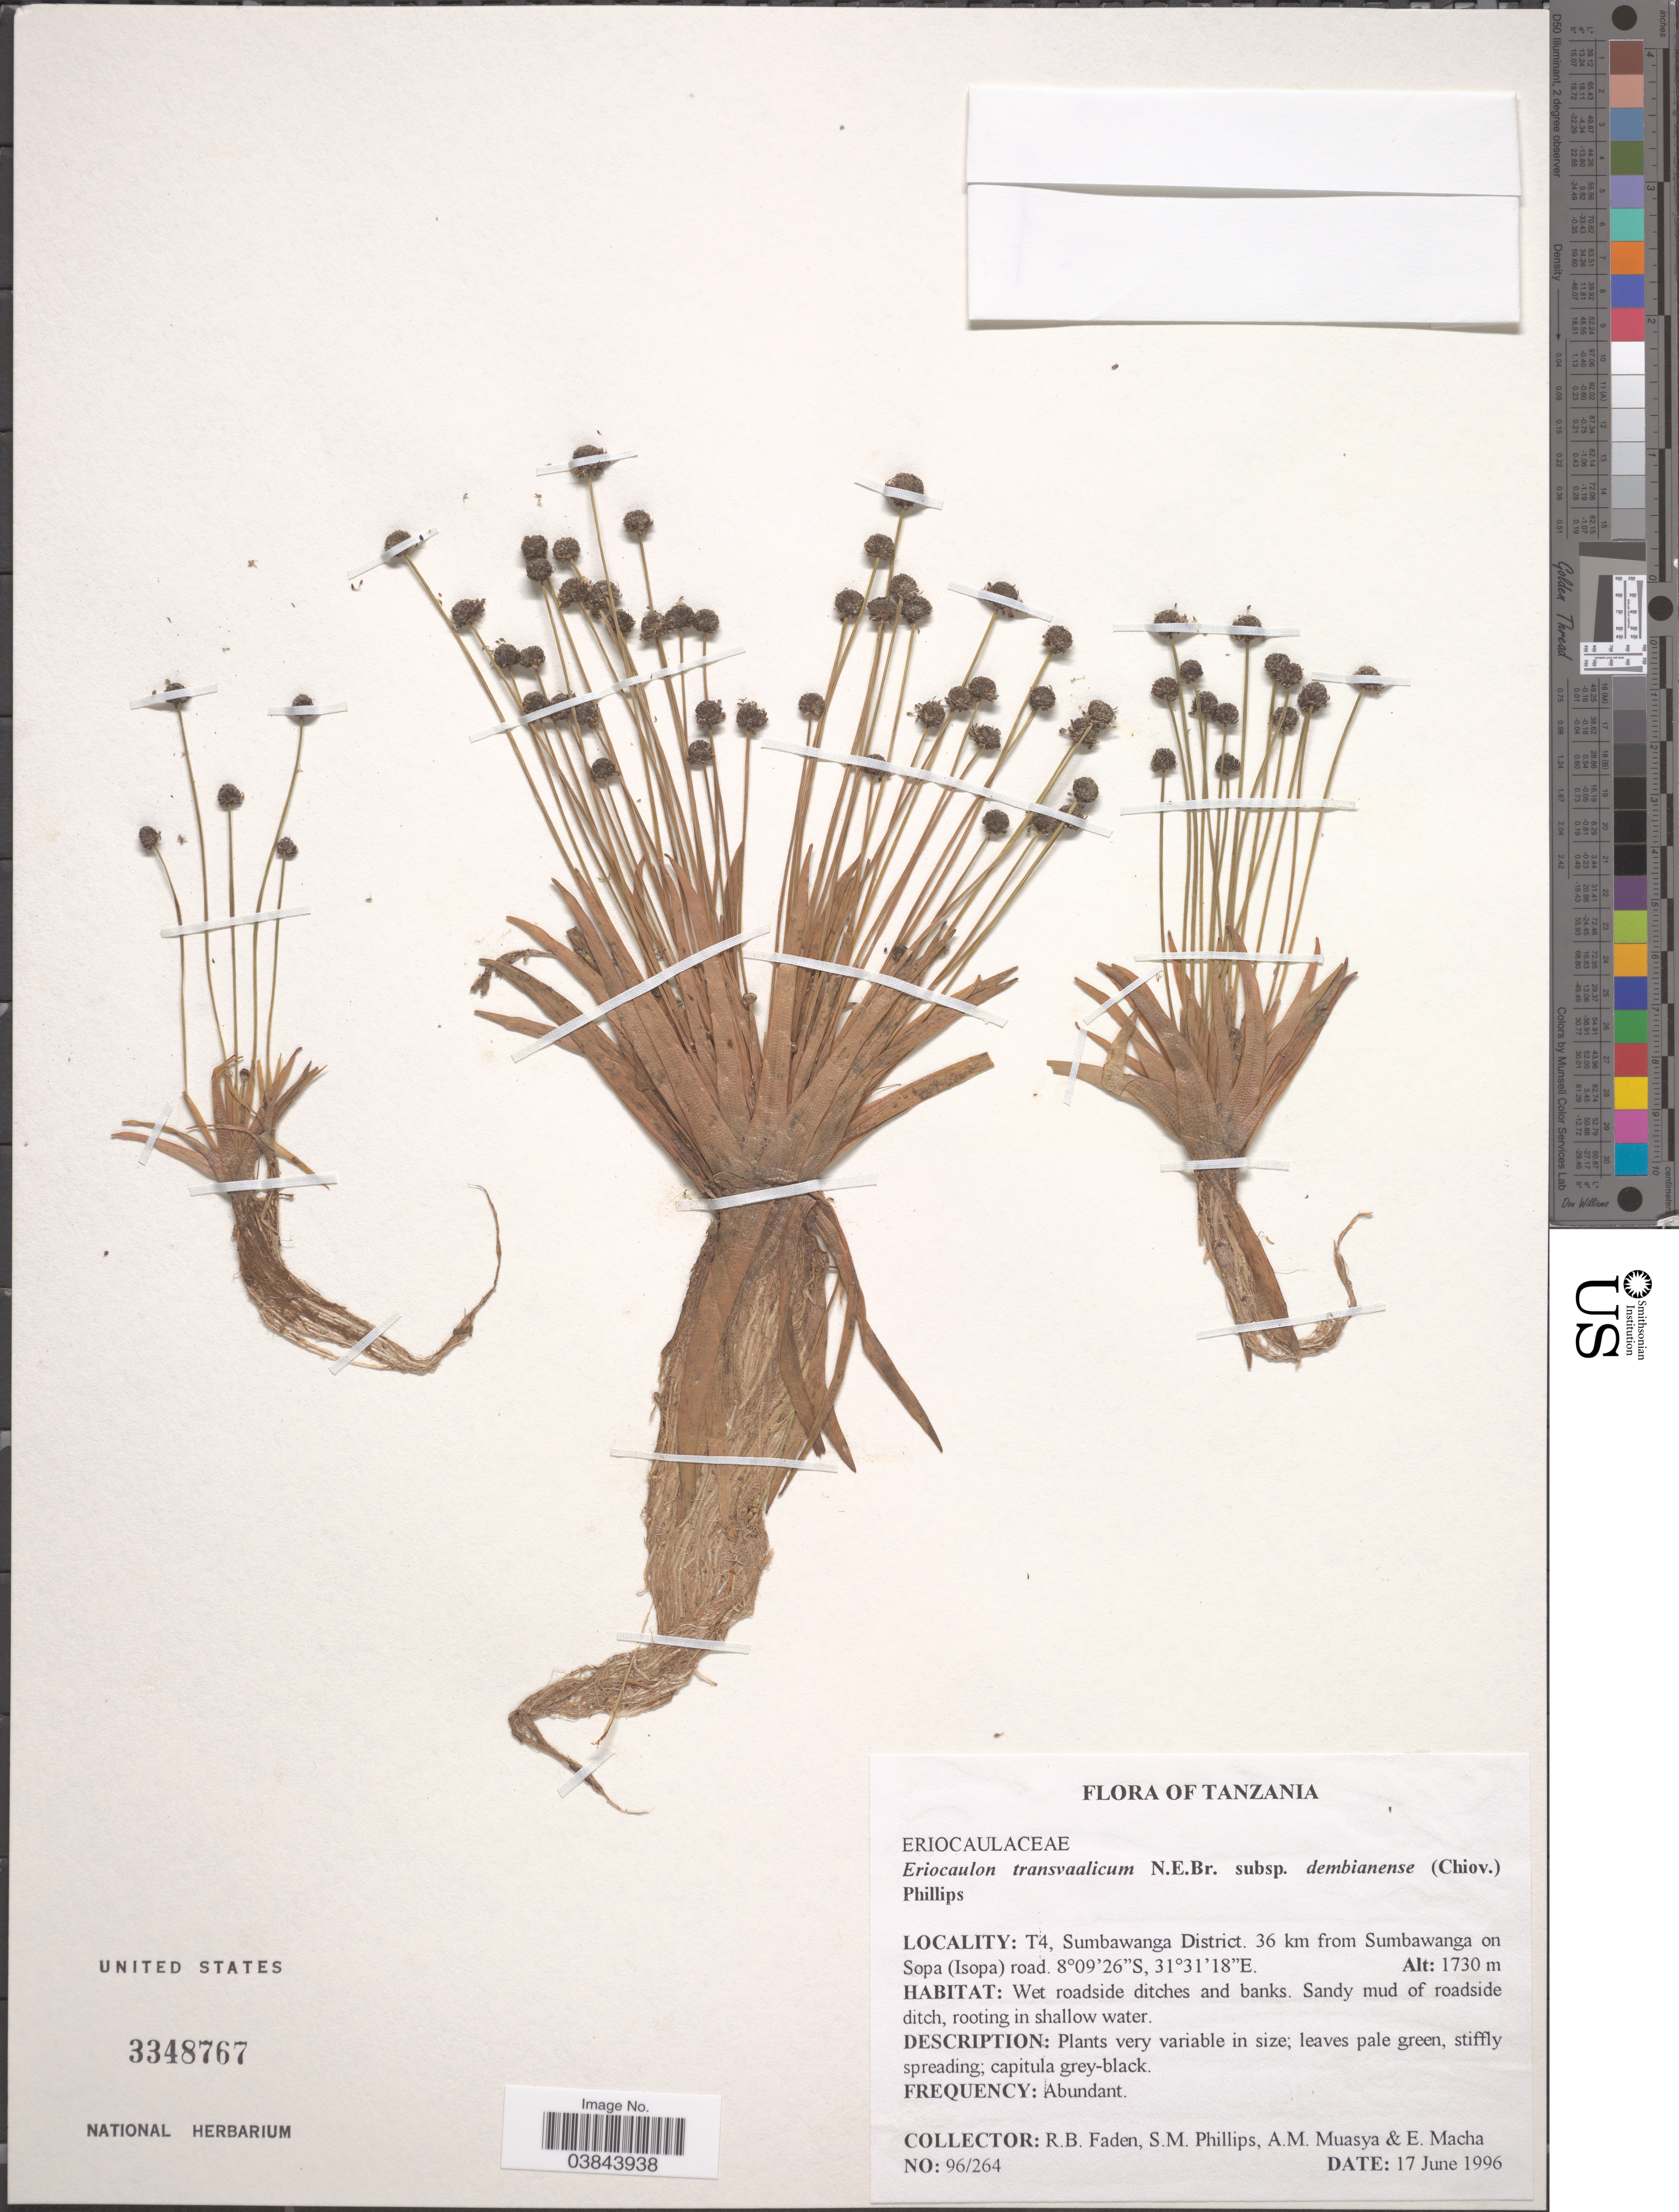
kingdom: Plantae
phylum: Tracheophyta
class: Liliopsida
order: Poales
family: Eriocaulaceae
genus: Eriocaulon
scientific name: Eriocaulon transvaalicum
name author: N.E. Br.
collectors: R. B. Faden, S. M. Phillips, A. Muasya & E. Macha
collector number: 96/264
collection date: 1996-06-17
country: Tanzania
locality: T4, Sumbawanga District. 36 km from Sumbawanga on Sopa (Isopa) road.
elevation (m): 1730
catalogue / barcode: US 3348767